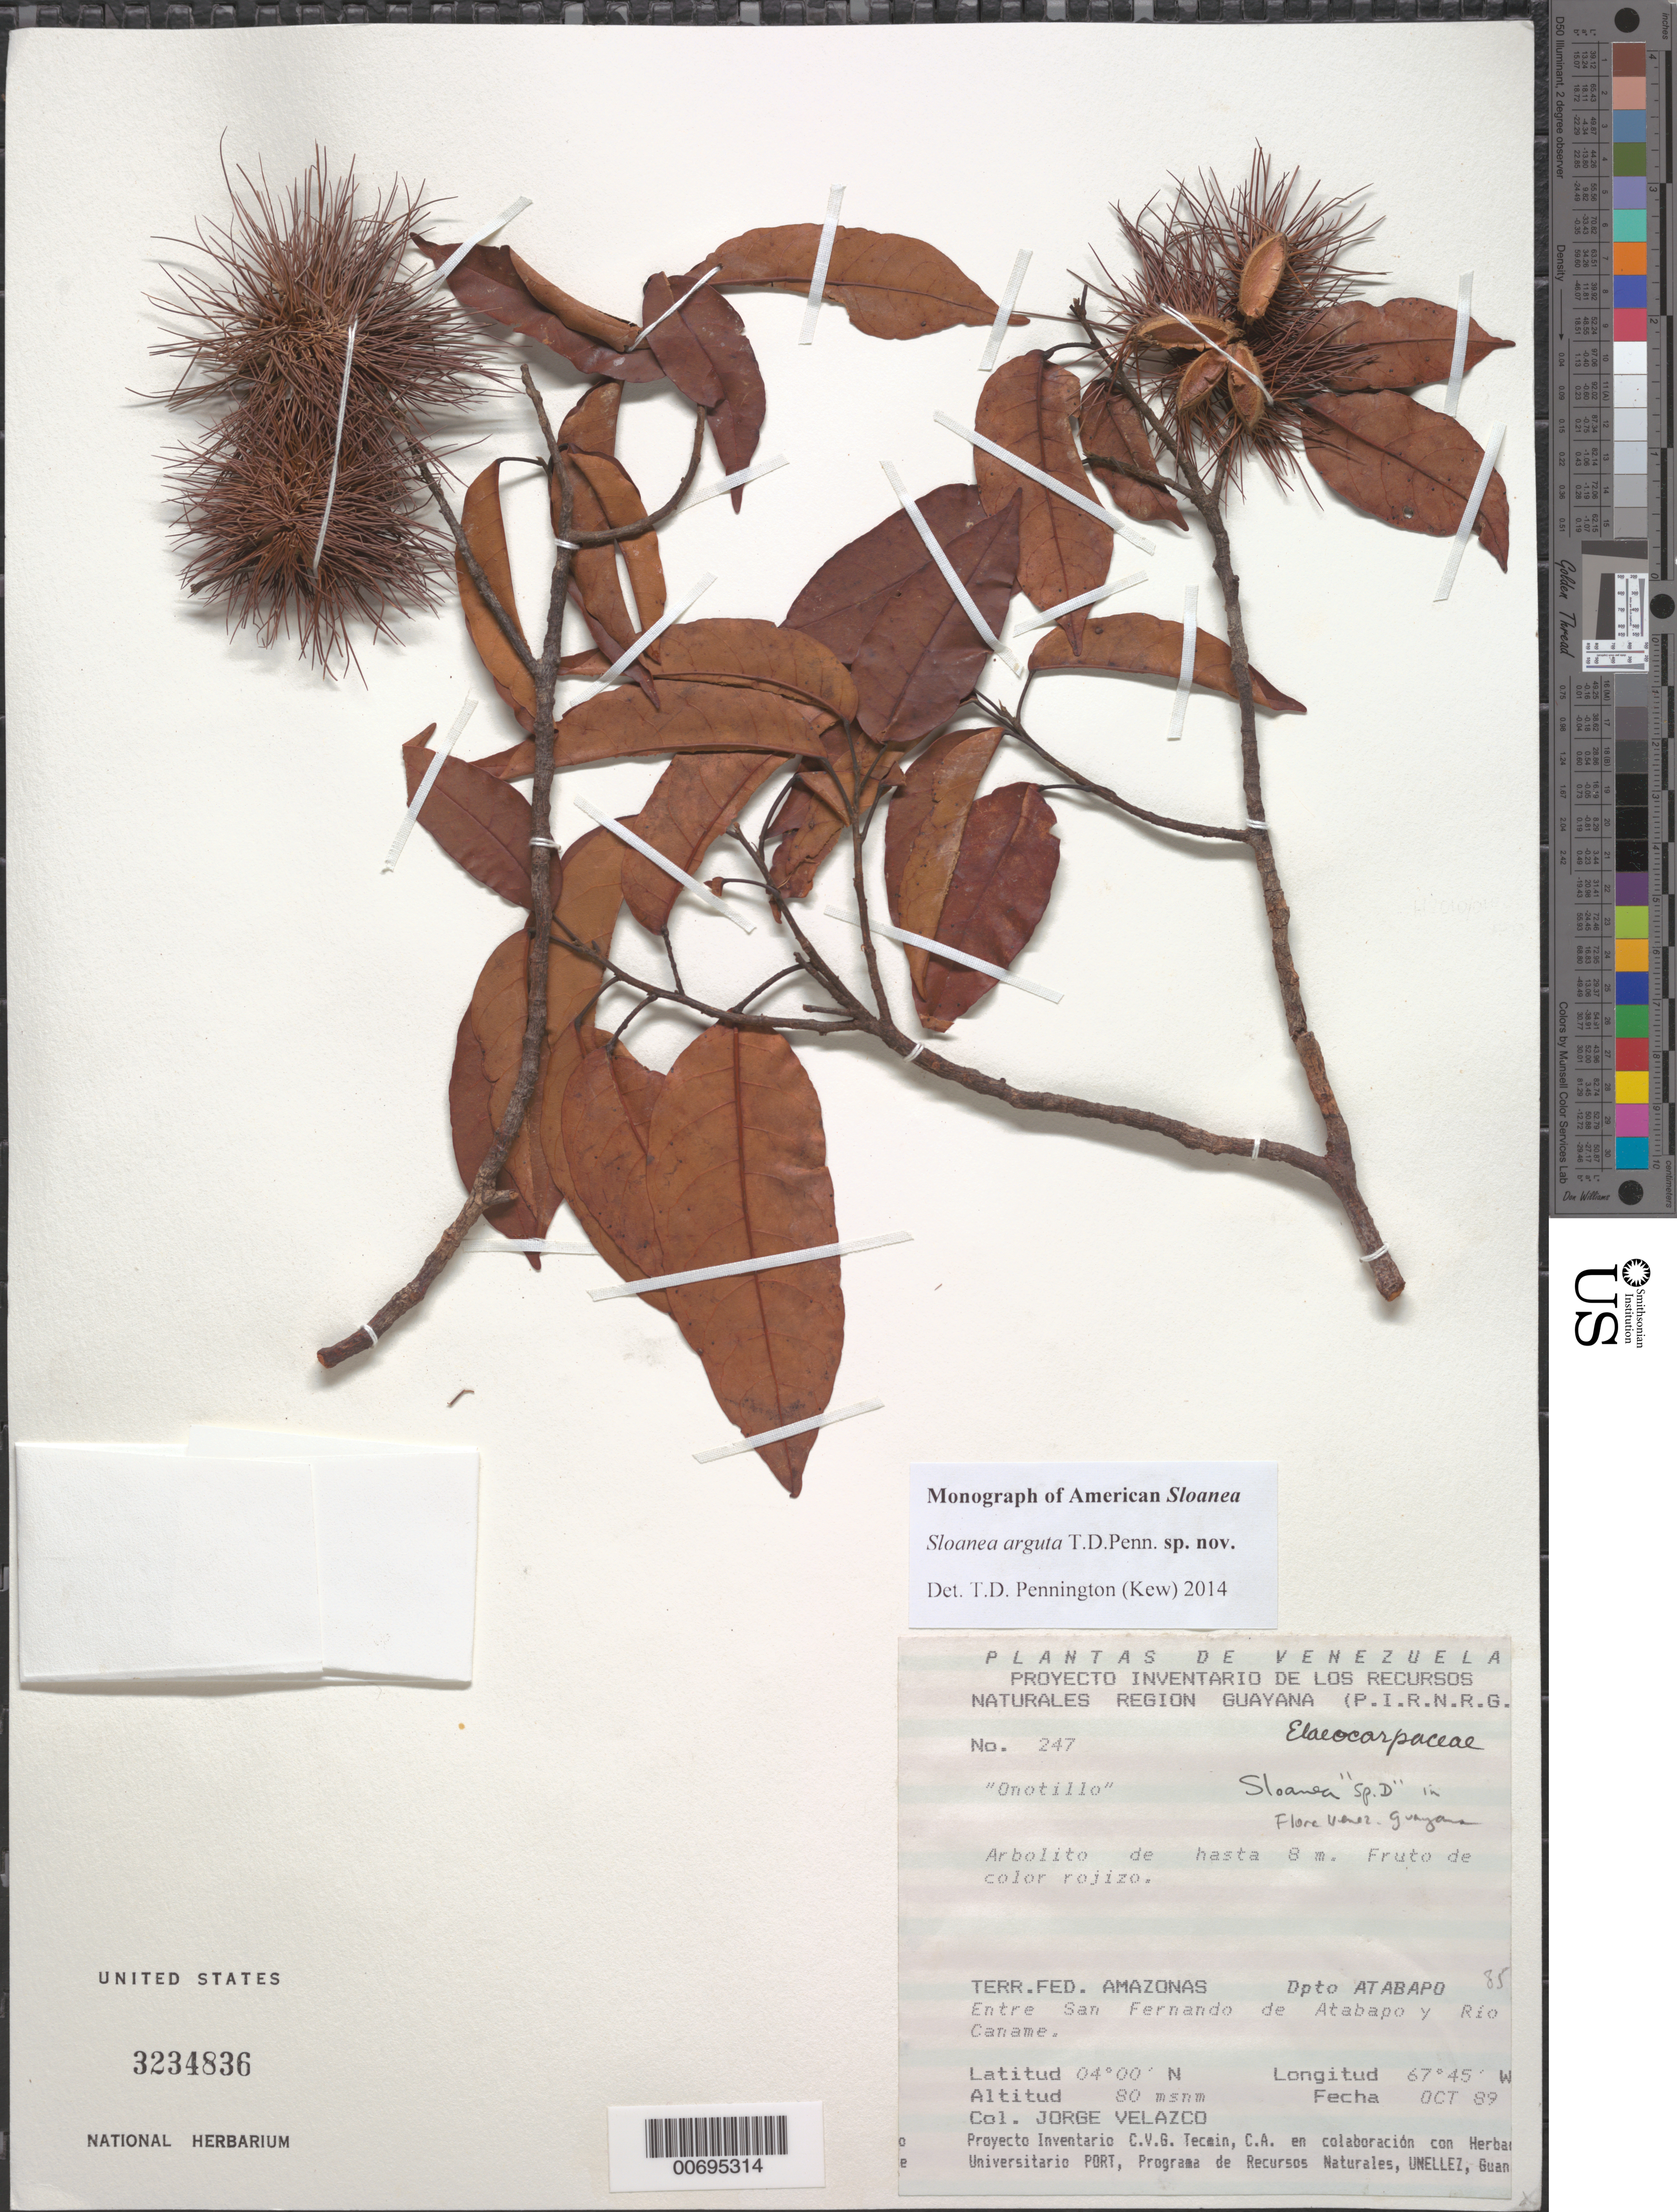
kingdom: Plantae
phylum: Tracheophyta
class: Magnoliopsida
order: Oxalidales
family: Elaeocarpaceae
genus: Sloanea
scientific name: Sloanea arguta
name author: T.D. Penn.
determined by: Pennington, T. D., (K)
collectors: J. Velazco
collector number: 247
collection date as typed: Oct-89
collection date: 1989-10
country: Venezuela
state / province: Amazonas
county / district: Atabapo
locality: San Fernando de Atabapo a Río Caname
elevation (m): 80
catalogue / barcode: US 3234836